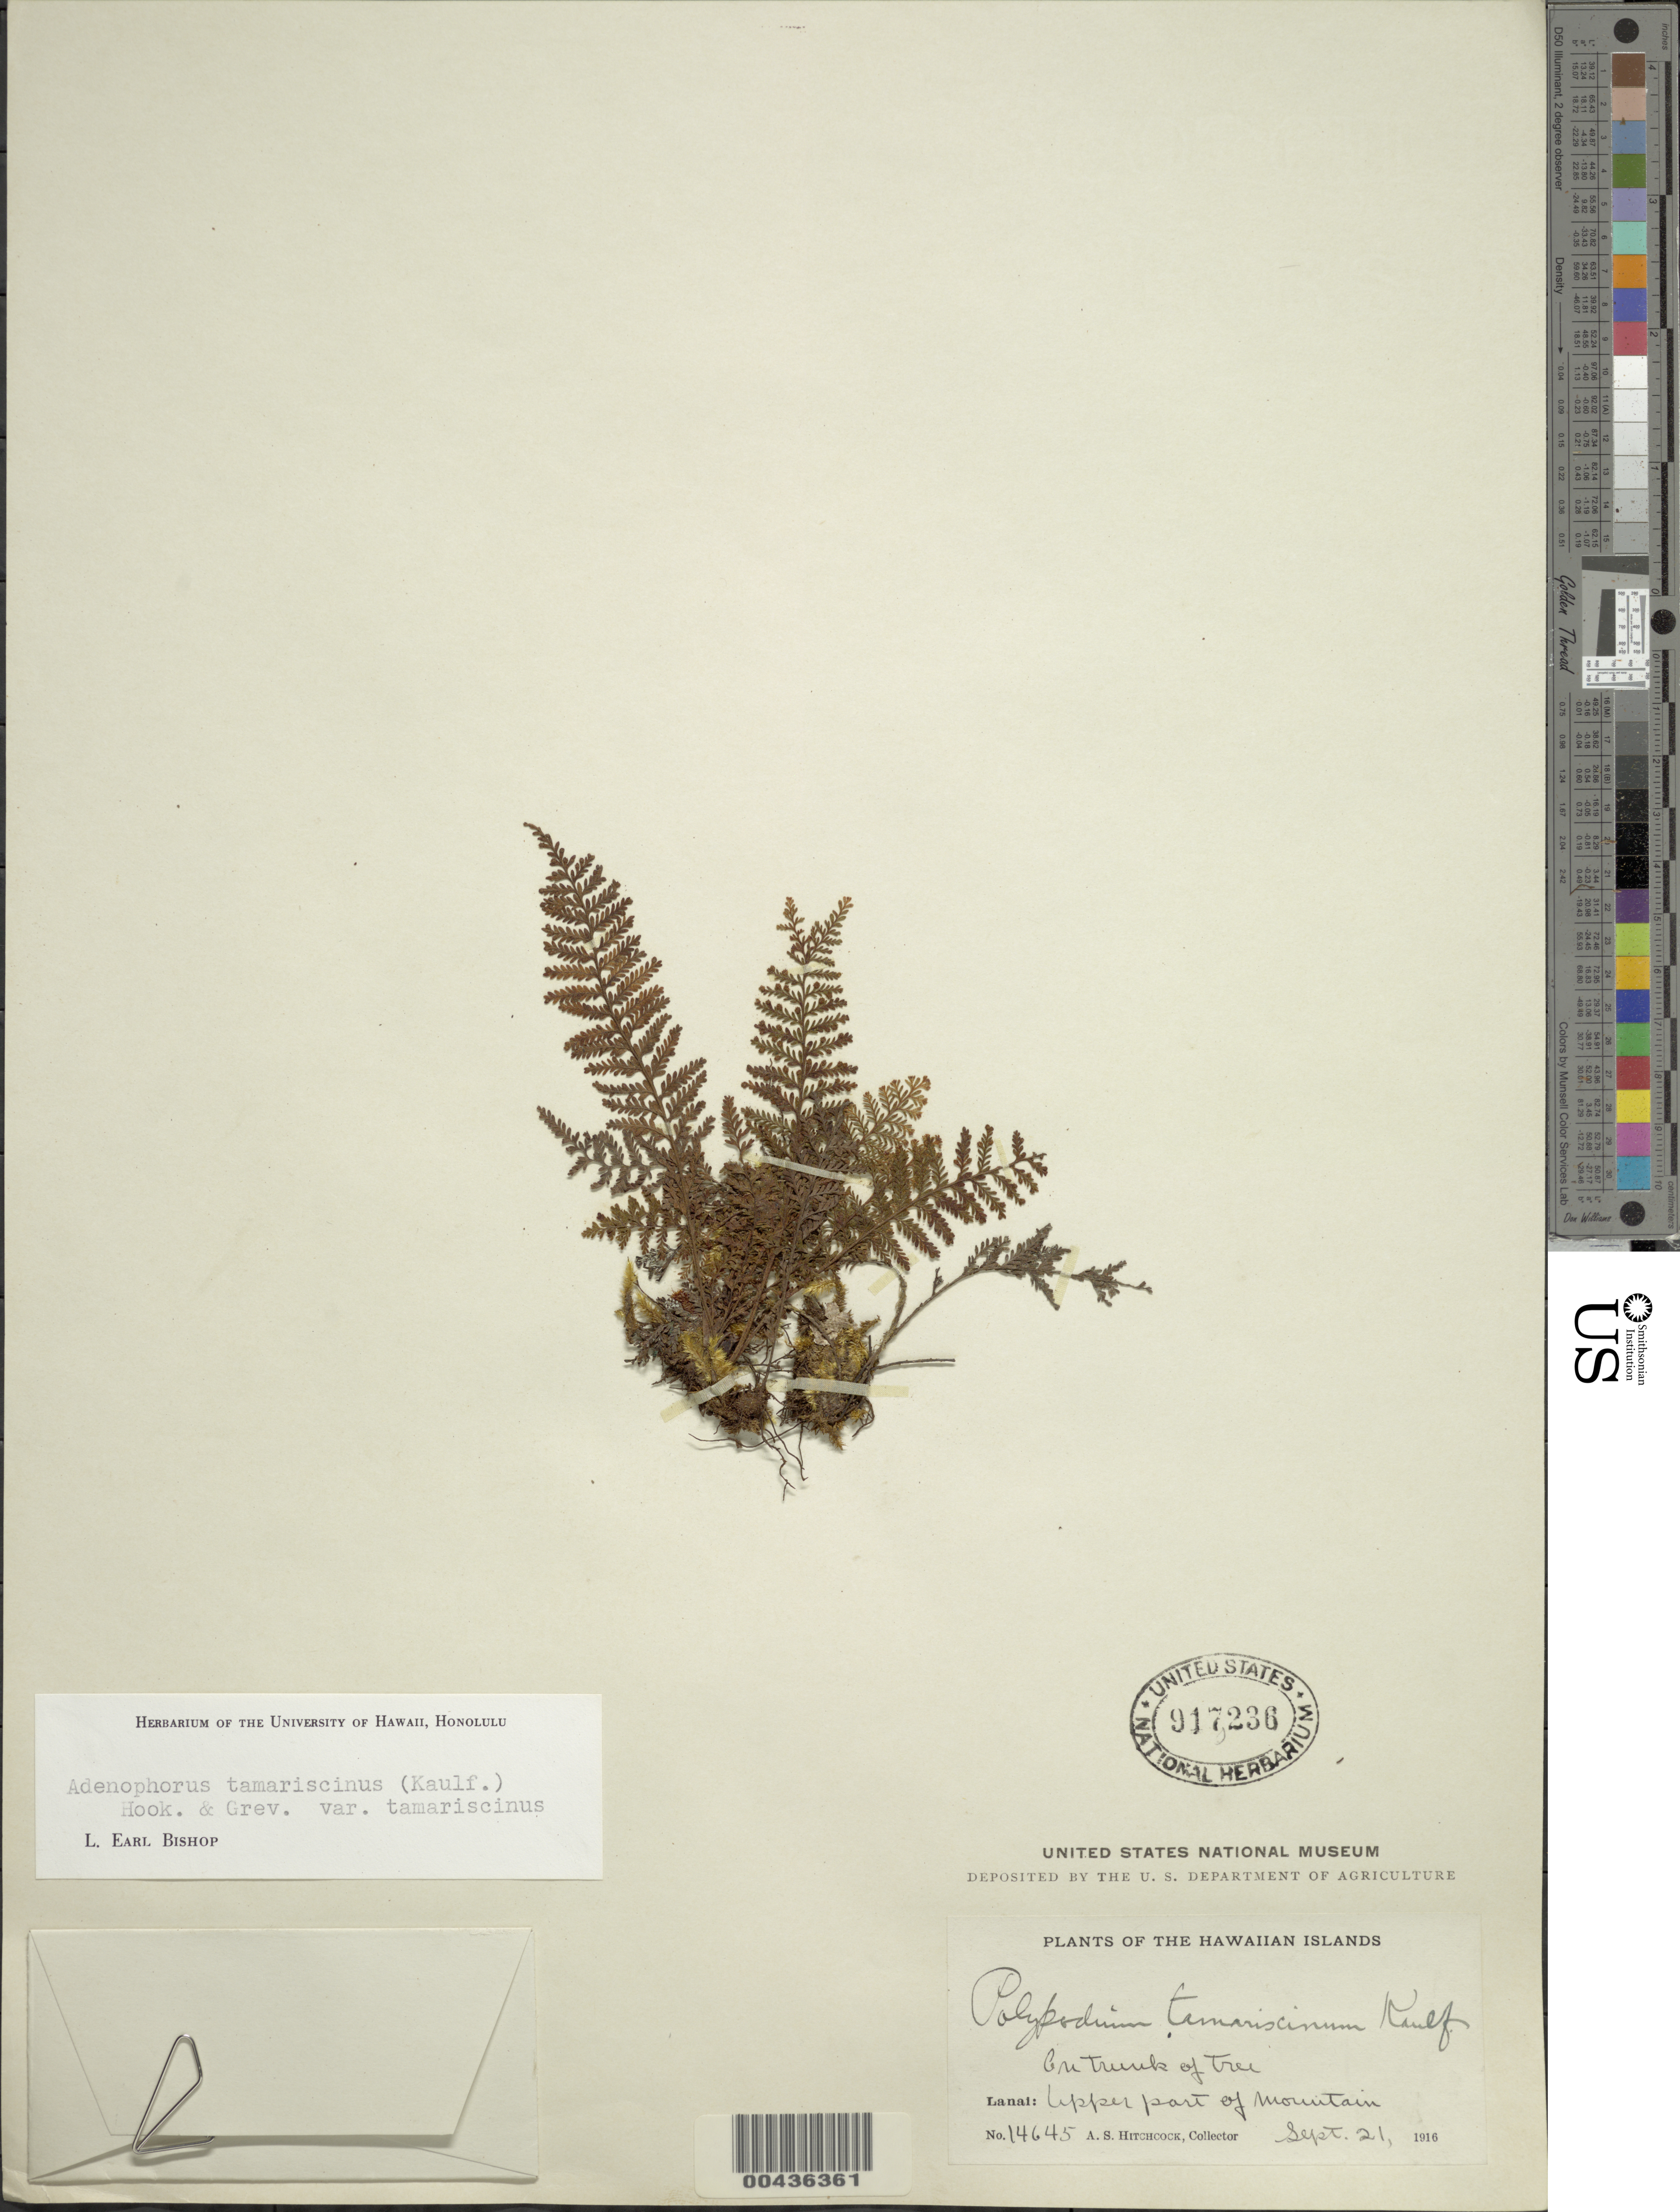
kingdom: Plantae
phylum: Tracheophyta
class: Polypodiopsida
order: Polypodiales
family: Polypodiaceae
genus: Adenophorus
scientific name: Adenophorus tamariscinus var. tamariscinus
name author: Hook. & Grev.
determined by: Bishop, L. E.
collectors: A. S. Hitchcock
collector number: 14645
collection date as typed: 21 Sep 1916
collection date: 1916-09-21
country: United States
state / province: Hawaii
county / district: Maui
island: Lana'i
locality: Upper part of mountain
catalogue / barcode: US 917236